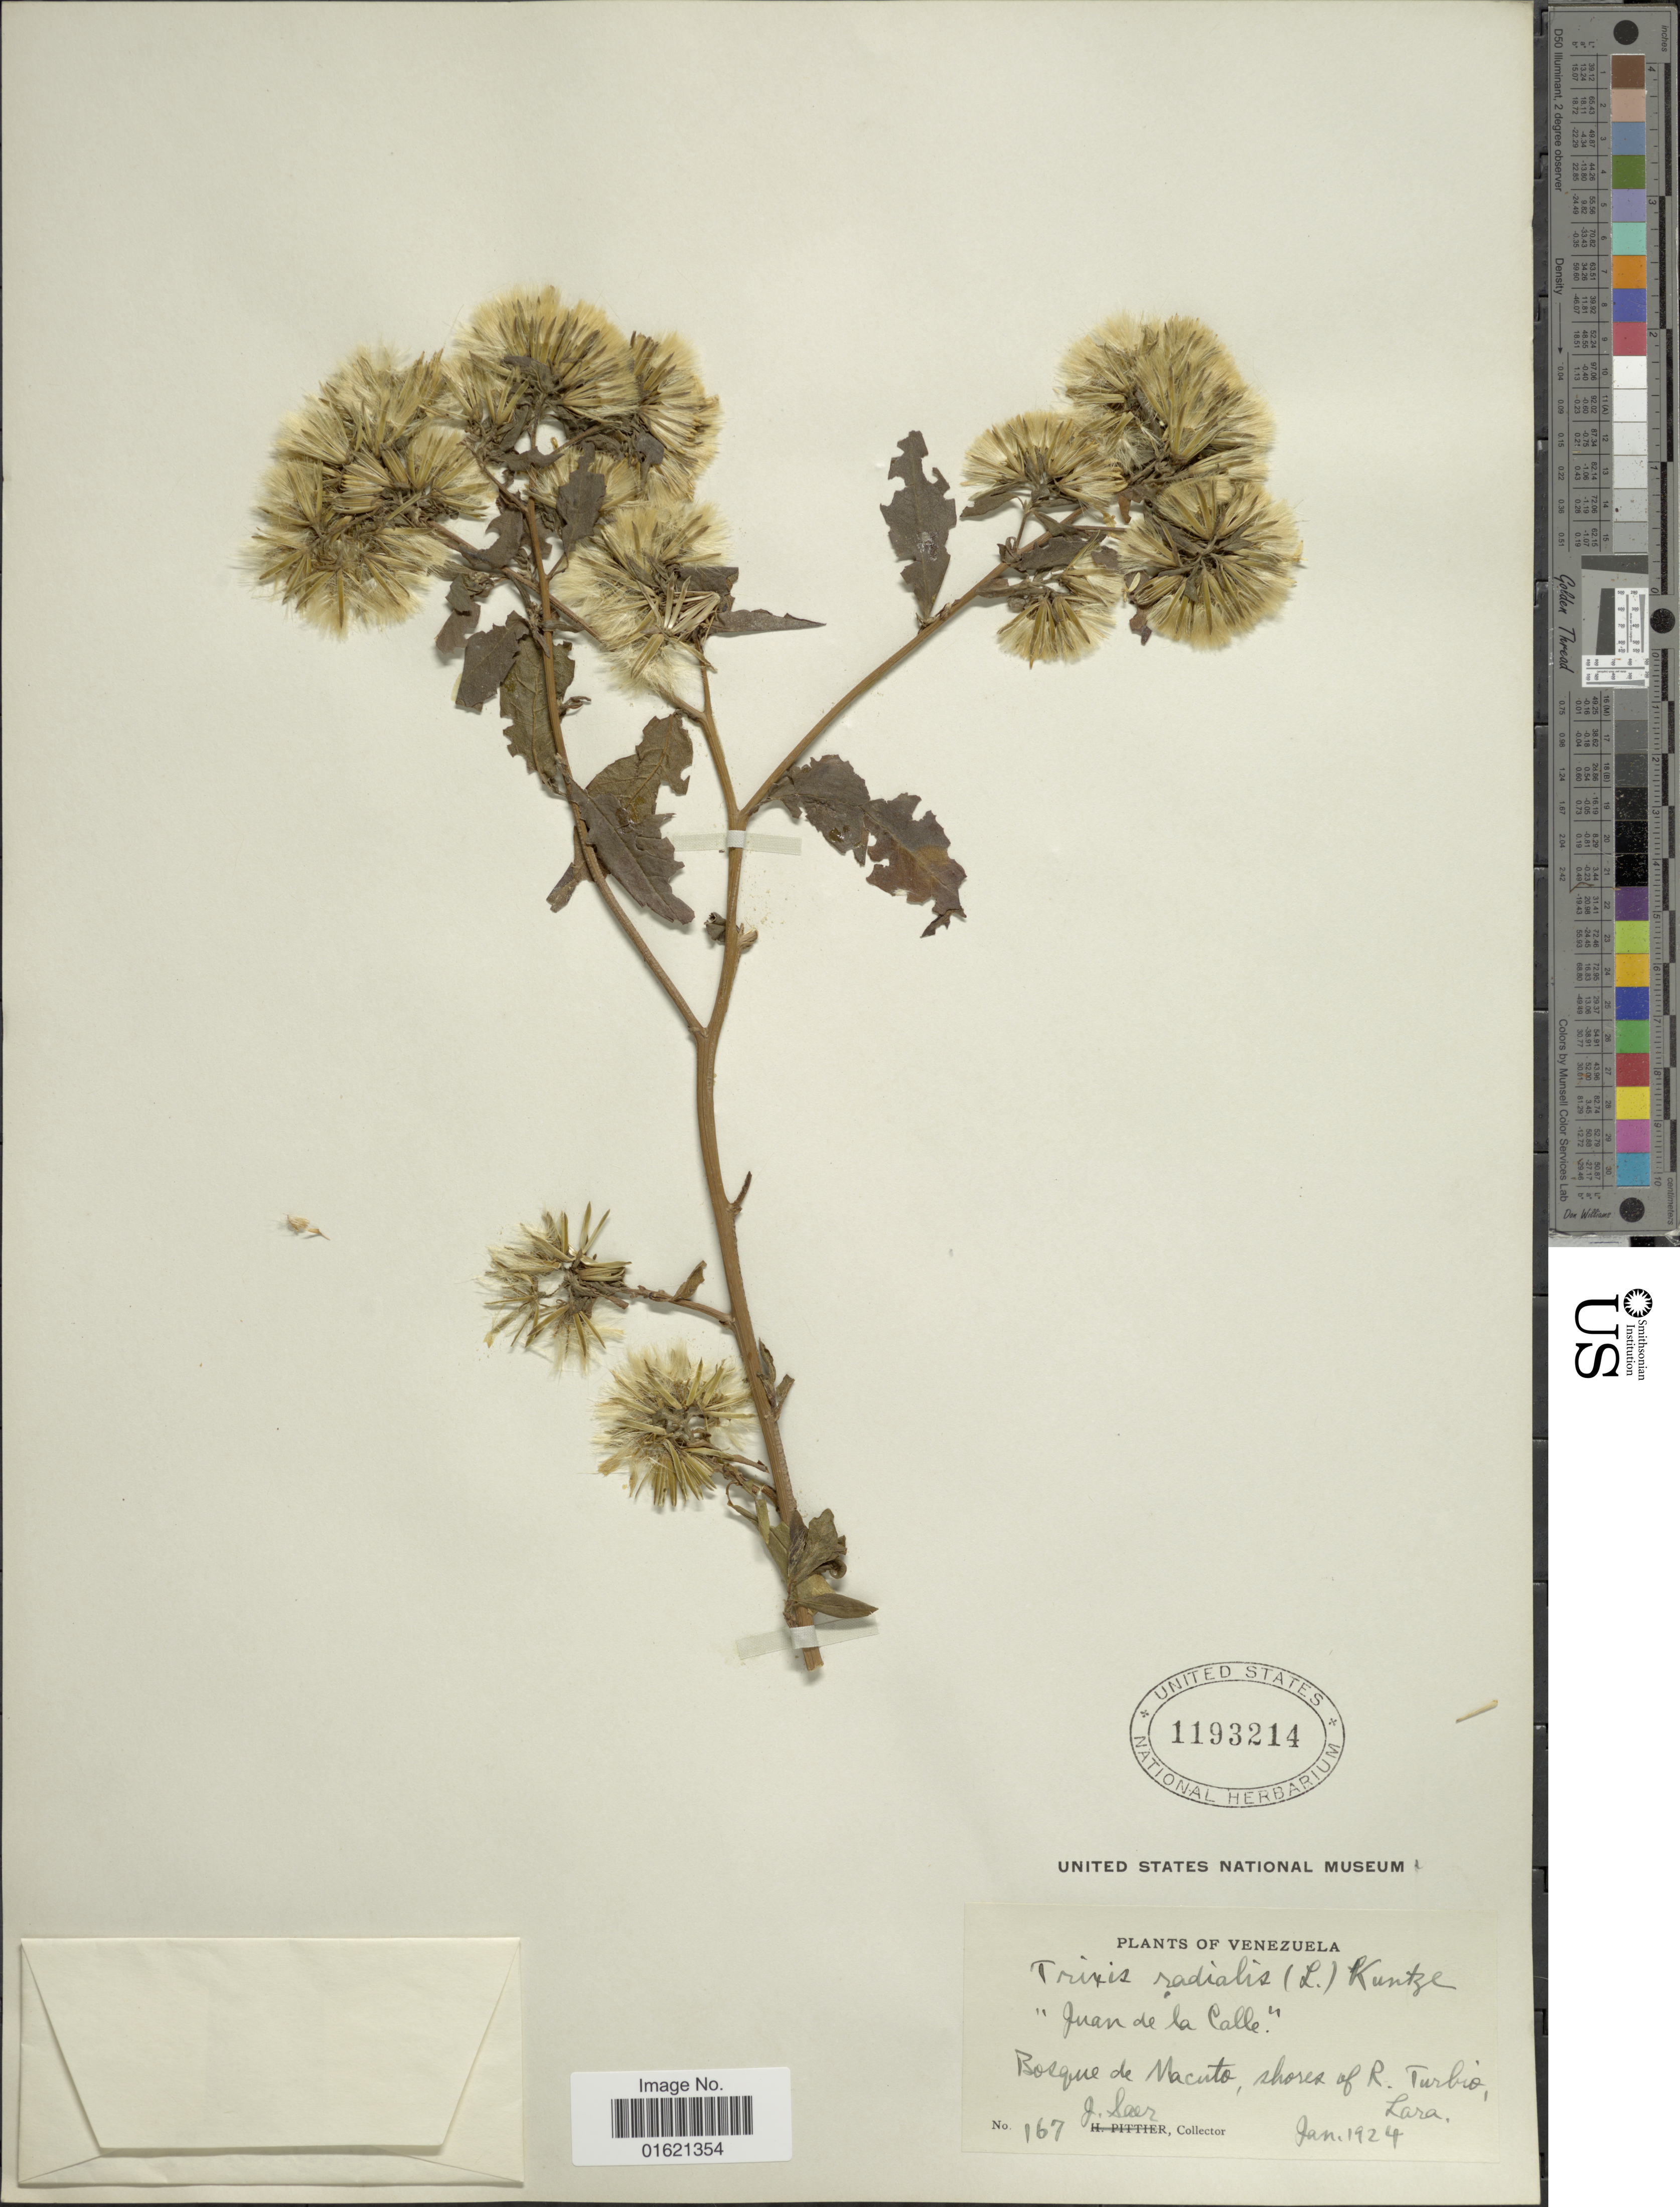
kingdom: Plantae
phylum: Tracheophyta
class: Magnoliopsida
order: Asterales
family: Asteraceae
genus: Trixis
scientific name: Trixis inula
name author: Crantz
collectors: J. Saer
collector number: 167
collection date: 1924-01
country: Venezuela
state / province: Lara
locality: Bosque de Macuto, shores of R. Turbio, Lara. Juan de la Calle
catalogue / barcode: US 1193214